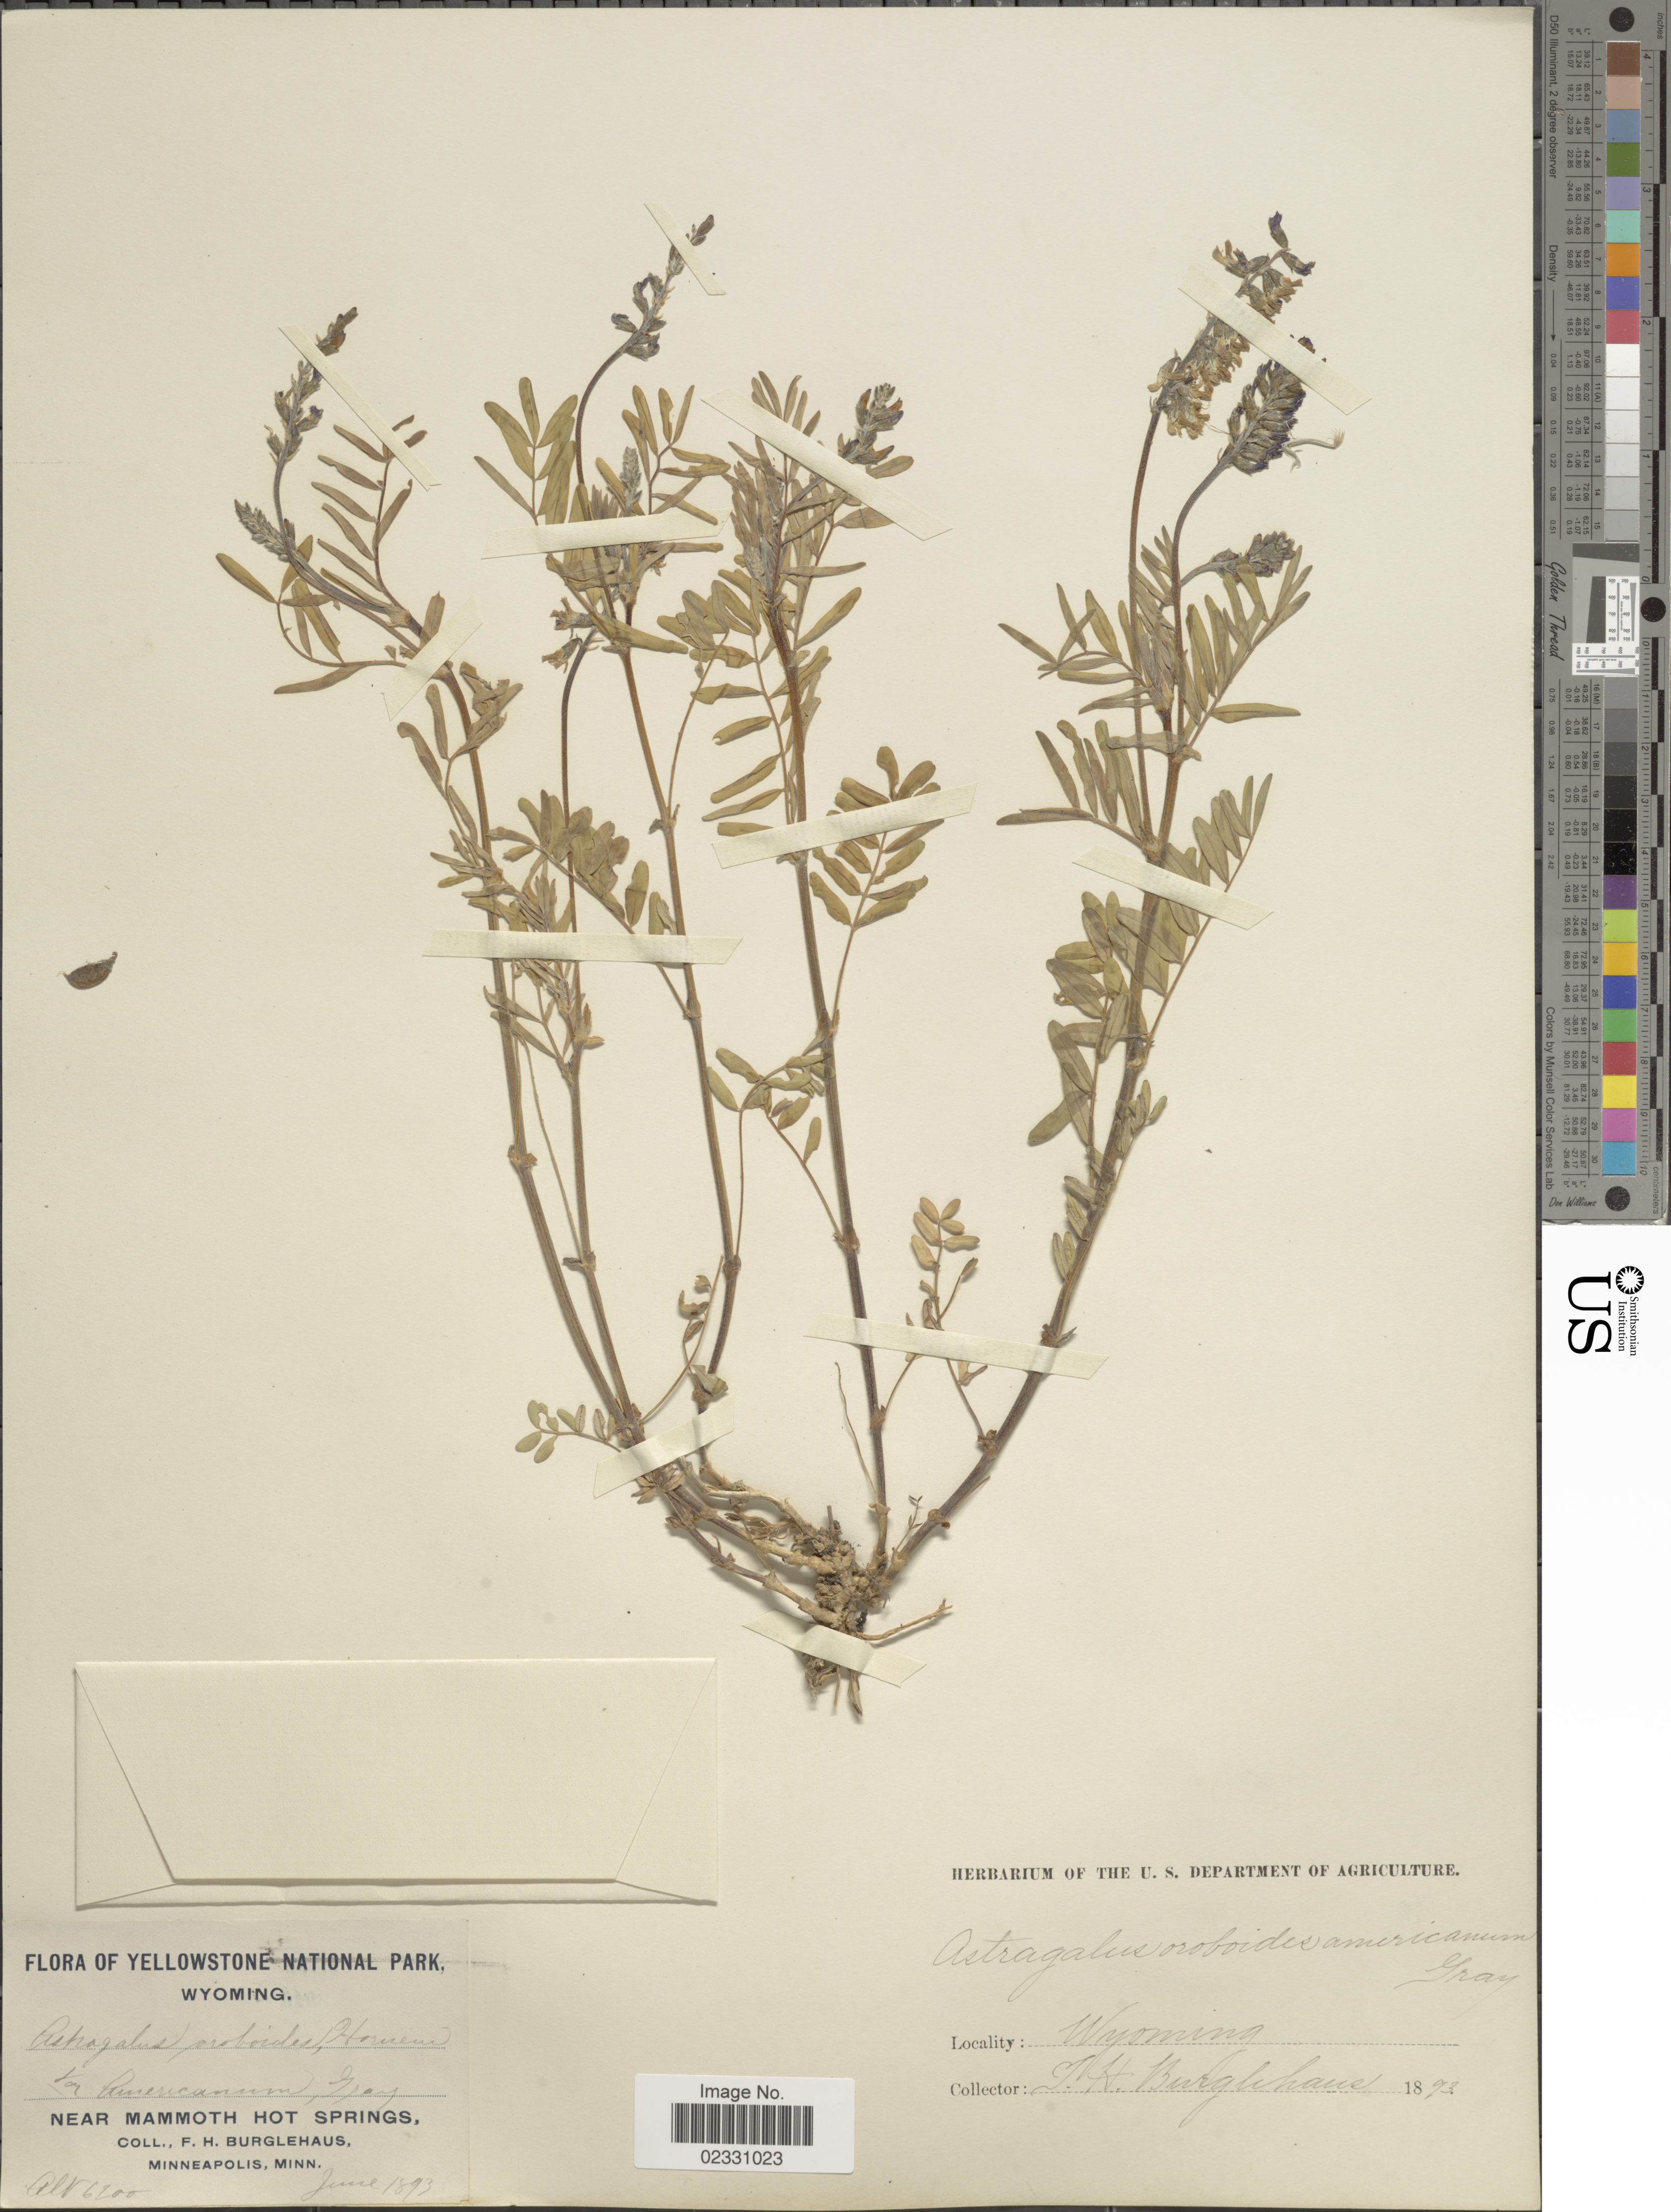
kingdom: Plantae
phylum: Tracheophyta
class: Magnoliopsida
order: Fabales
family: Fabaceae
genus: Astragalus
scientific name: Astragalus oroboides var. americanus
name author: A. Gray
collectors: F. Burglehaus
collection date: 1893-06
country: United States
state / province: Wyoming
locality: Yellowstone, Near Mammoth Hot Springs